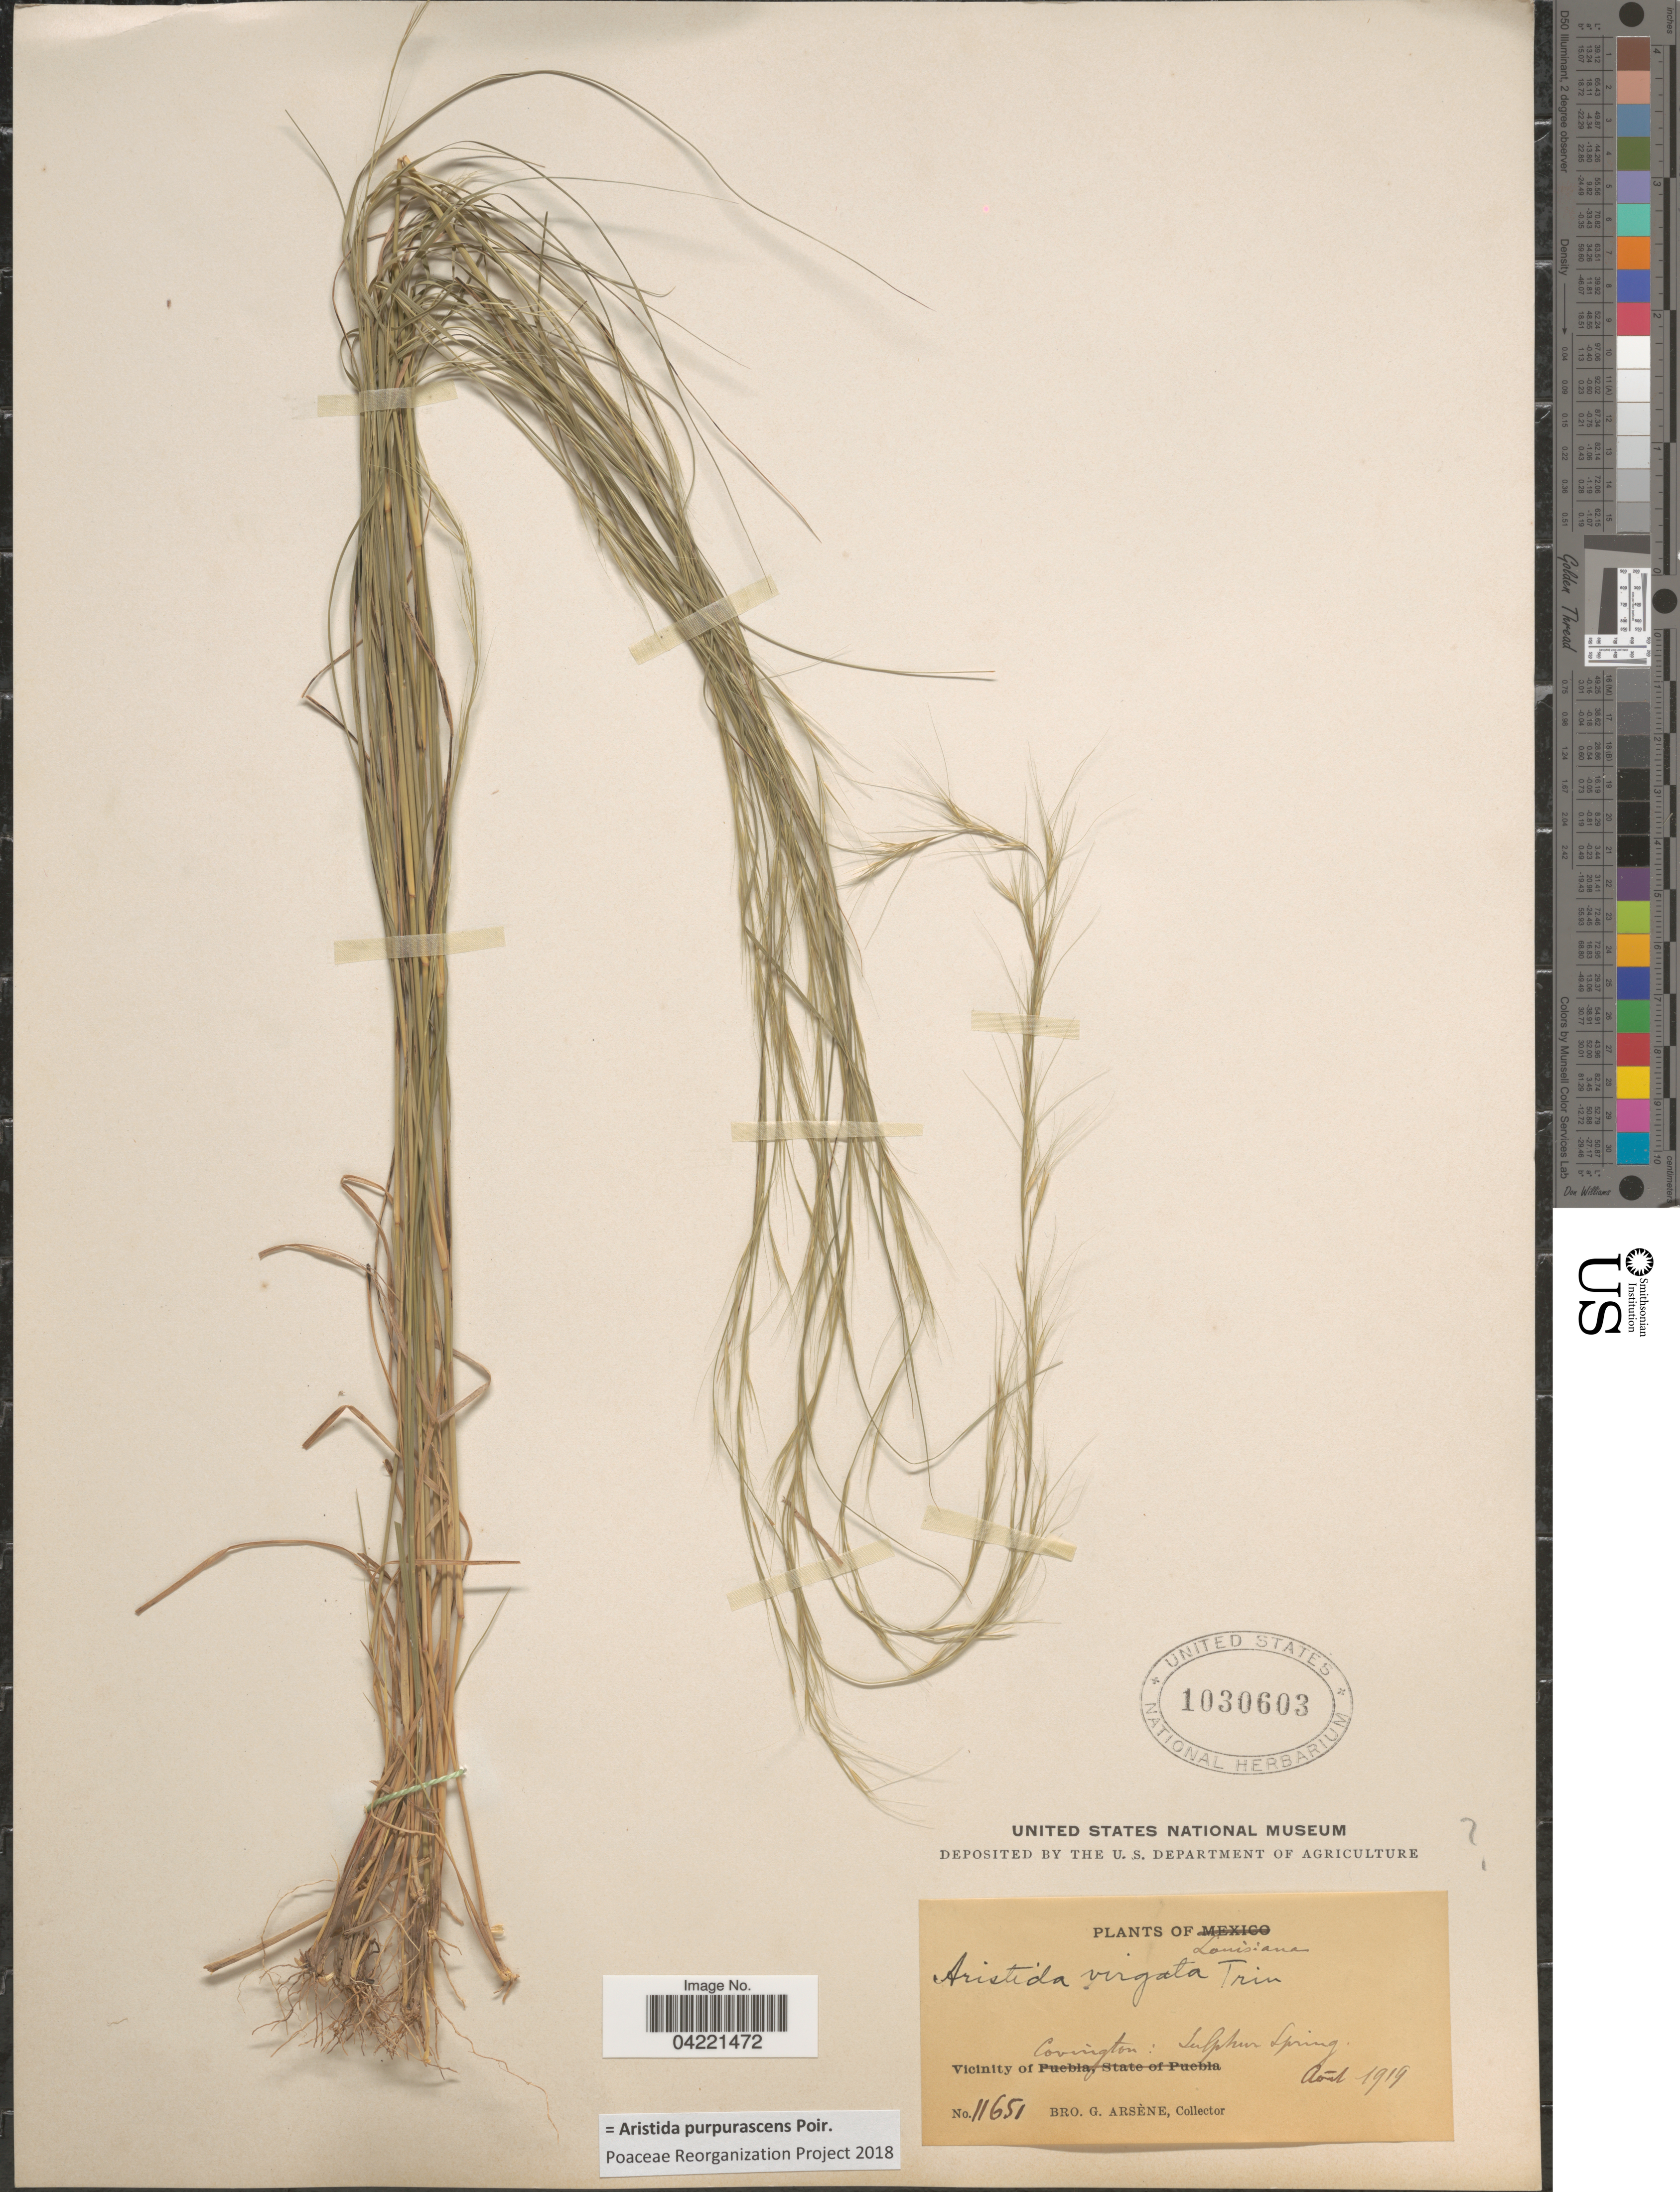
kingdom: Plantae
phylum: Tracheophyta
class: Liliopsida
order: Poales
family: Poaceae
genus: Aristida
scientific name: Aristida purpurascens var. purpurescens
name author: Poir.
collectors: Bro. G. Arsène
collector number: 11651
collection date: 1919-08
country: United States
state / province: Louisiana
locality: Vicinity of Covington: Sulphur Spring.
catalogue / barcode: US 1030603